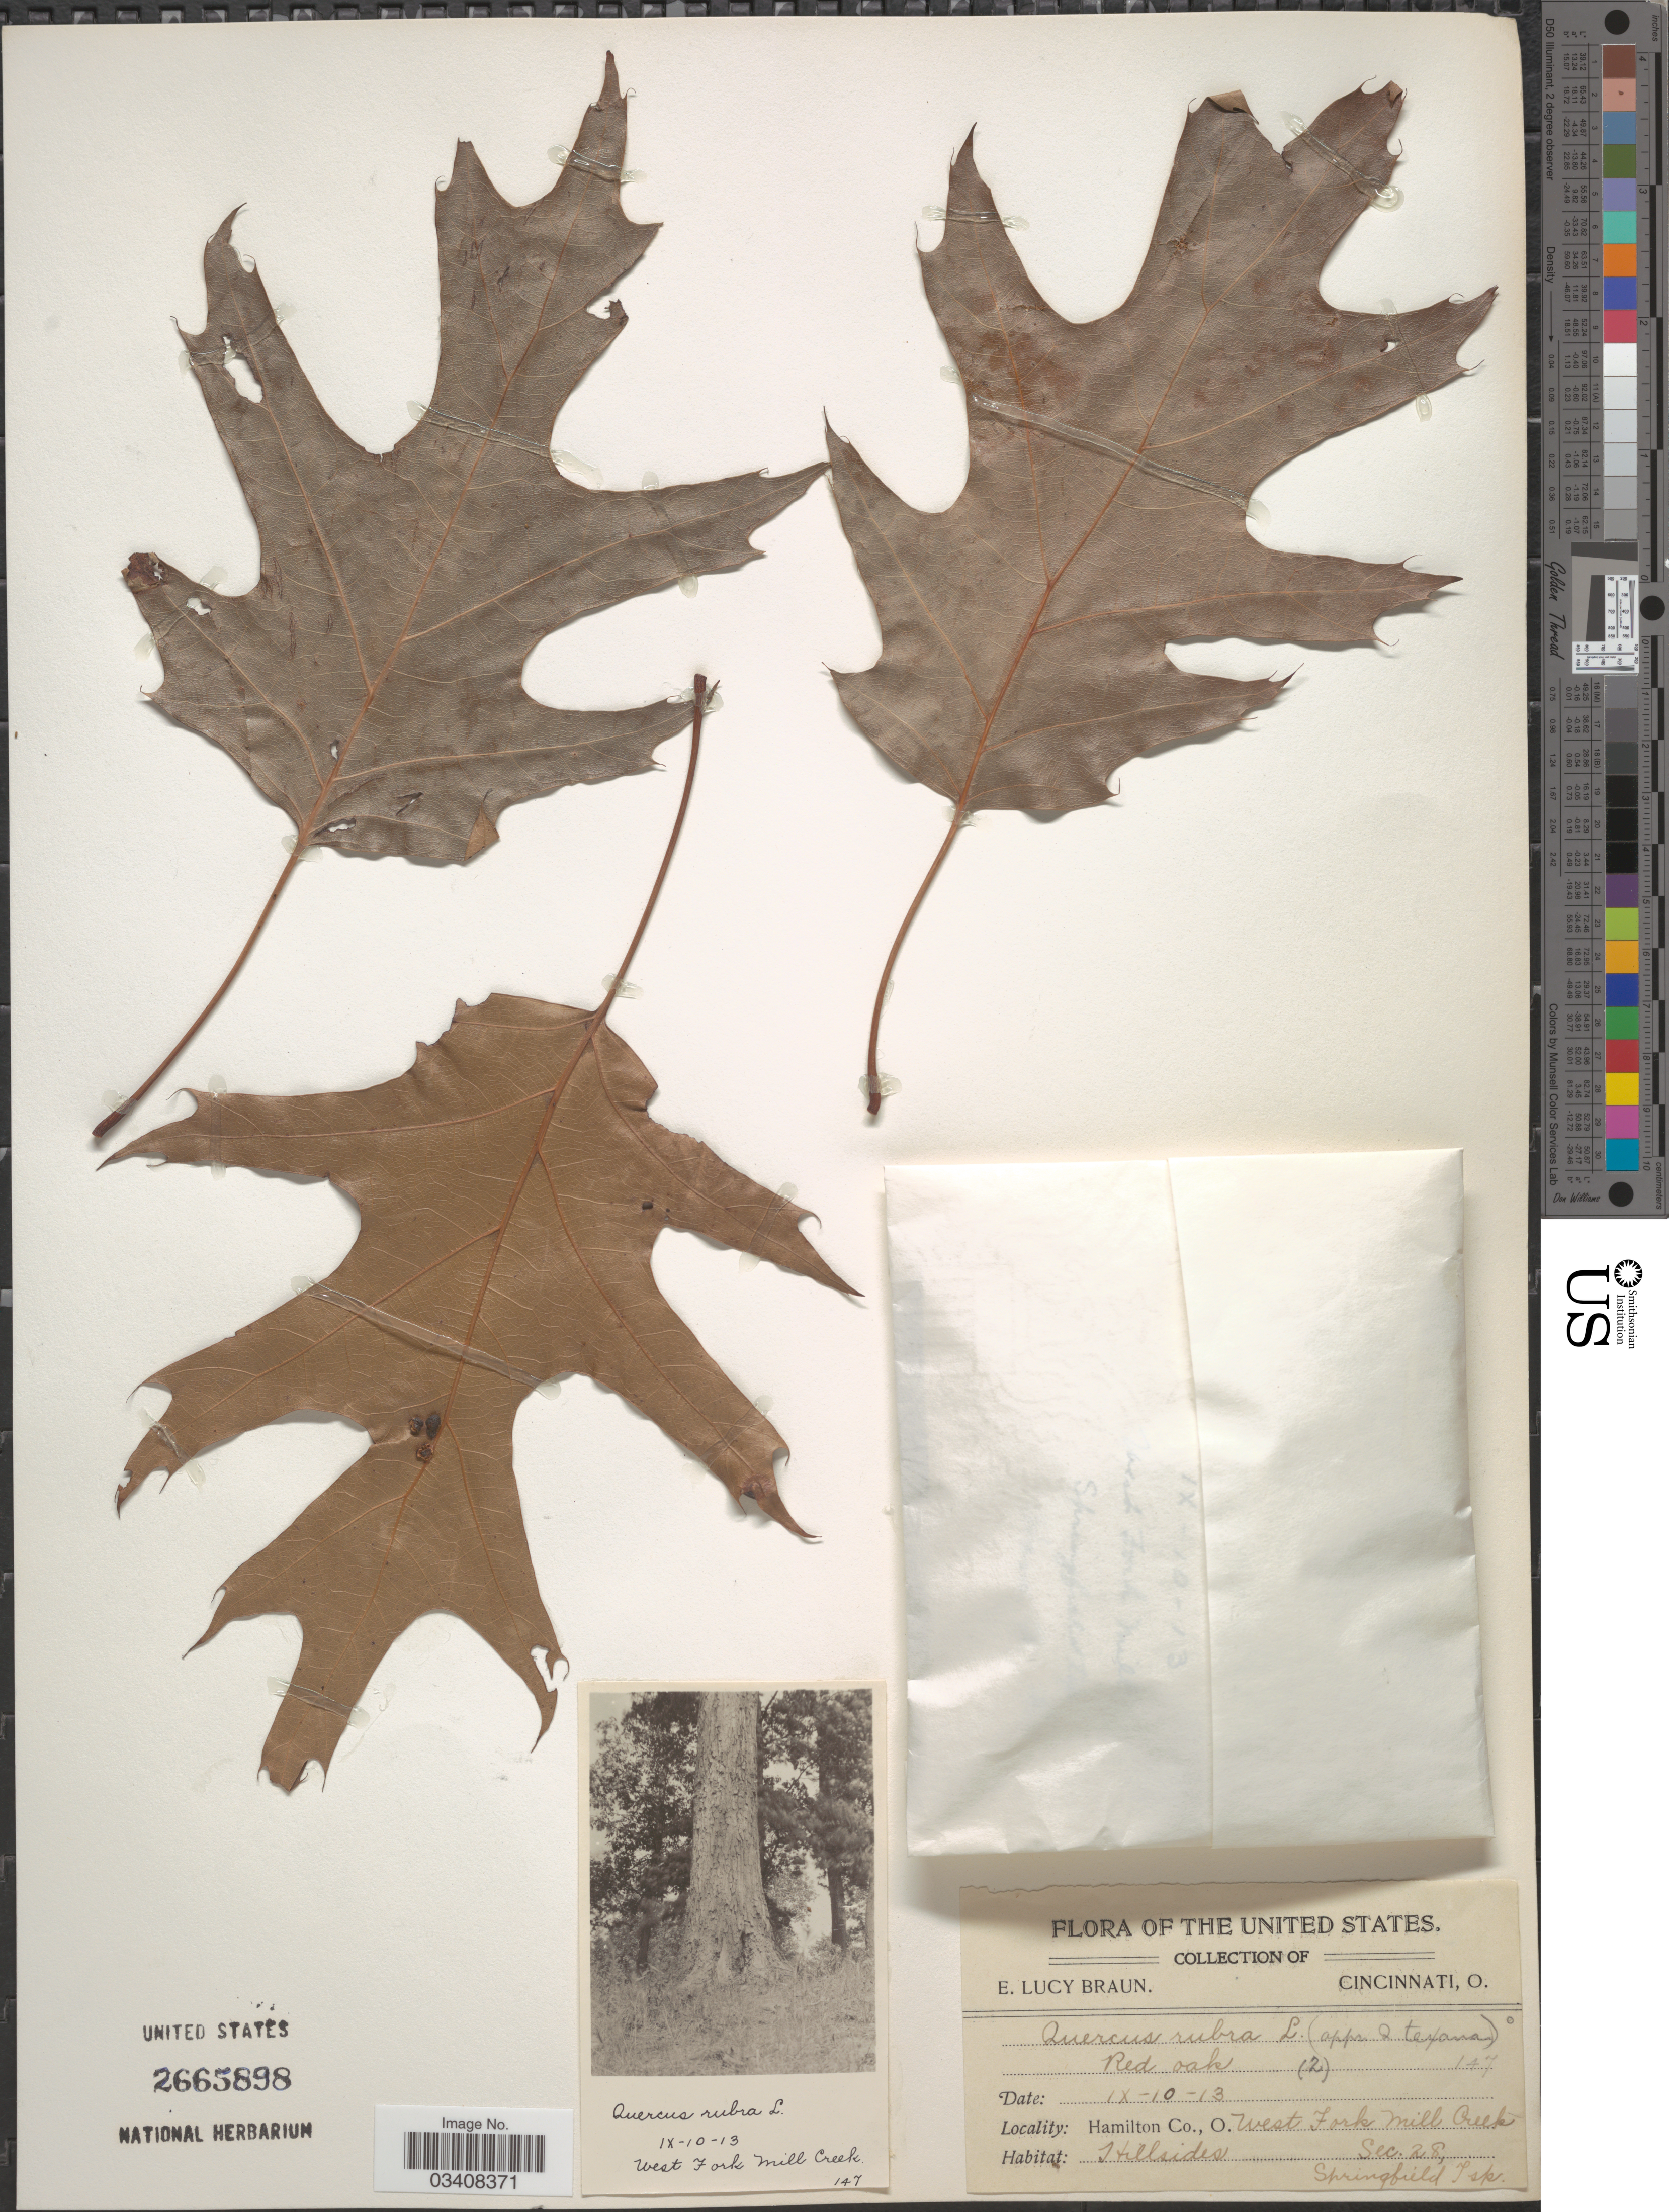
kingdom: Plantae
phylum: Tracheophyta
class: Magnoliopsida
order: Fagales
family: Fagaceae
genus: Quercus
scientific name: Quercus rubra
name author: L.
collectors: E. L. Braun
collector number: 147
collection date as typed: Transcribed d/m/y: 10/9/13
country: United States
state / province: Ohio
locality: Hamilton Co. West Fork Mill Creek. Sec. 28, Springfield Tsp.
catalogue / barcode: US 2665898